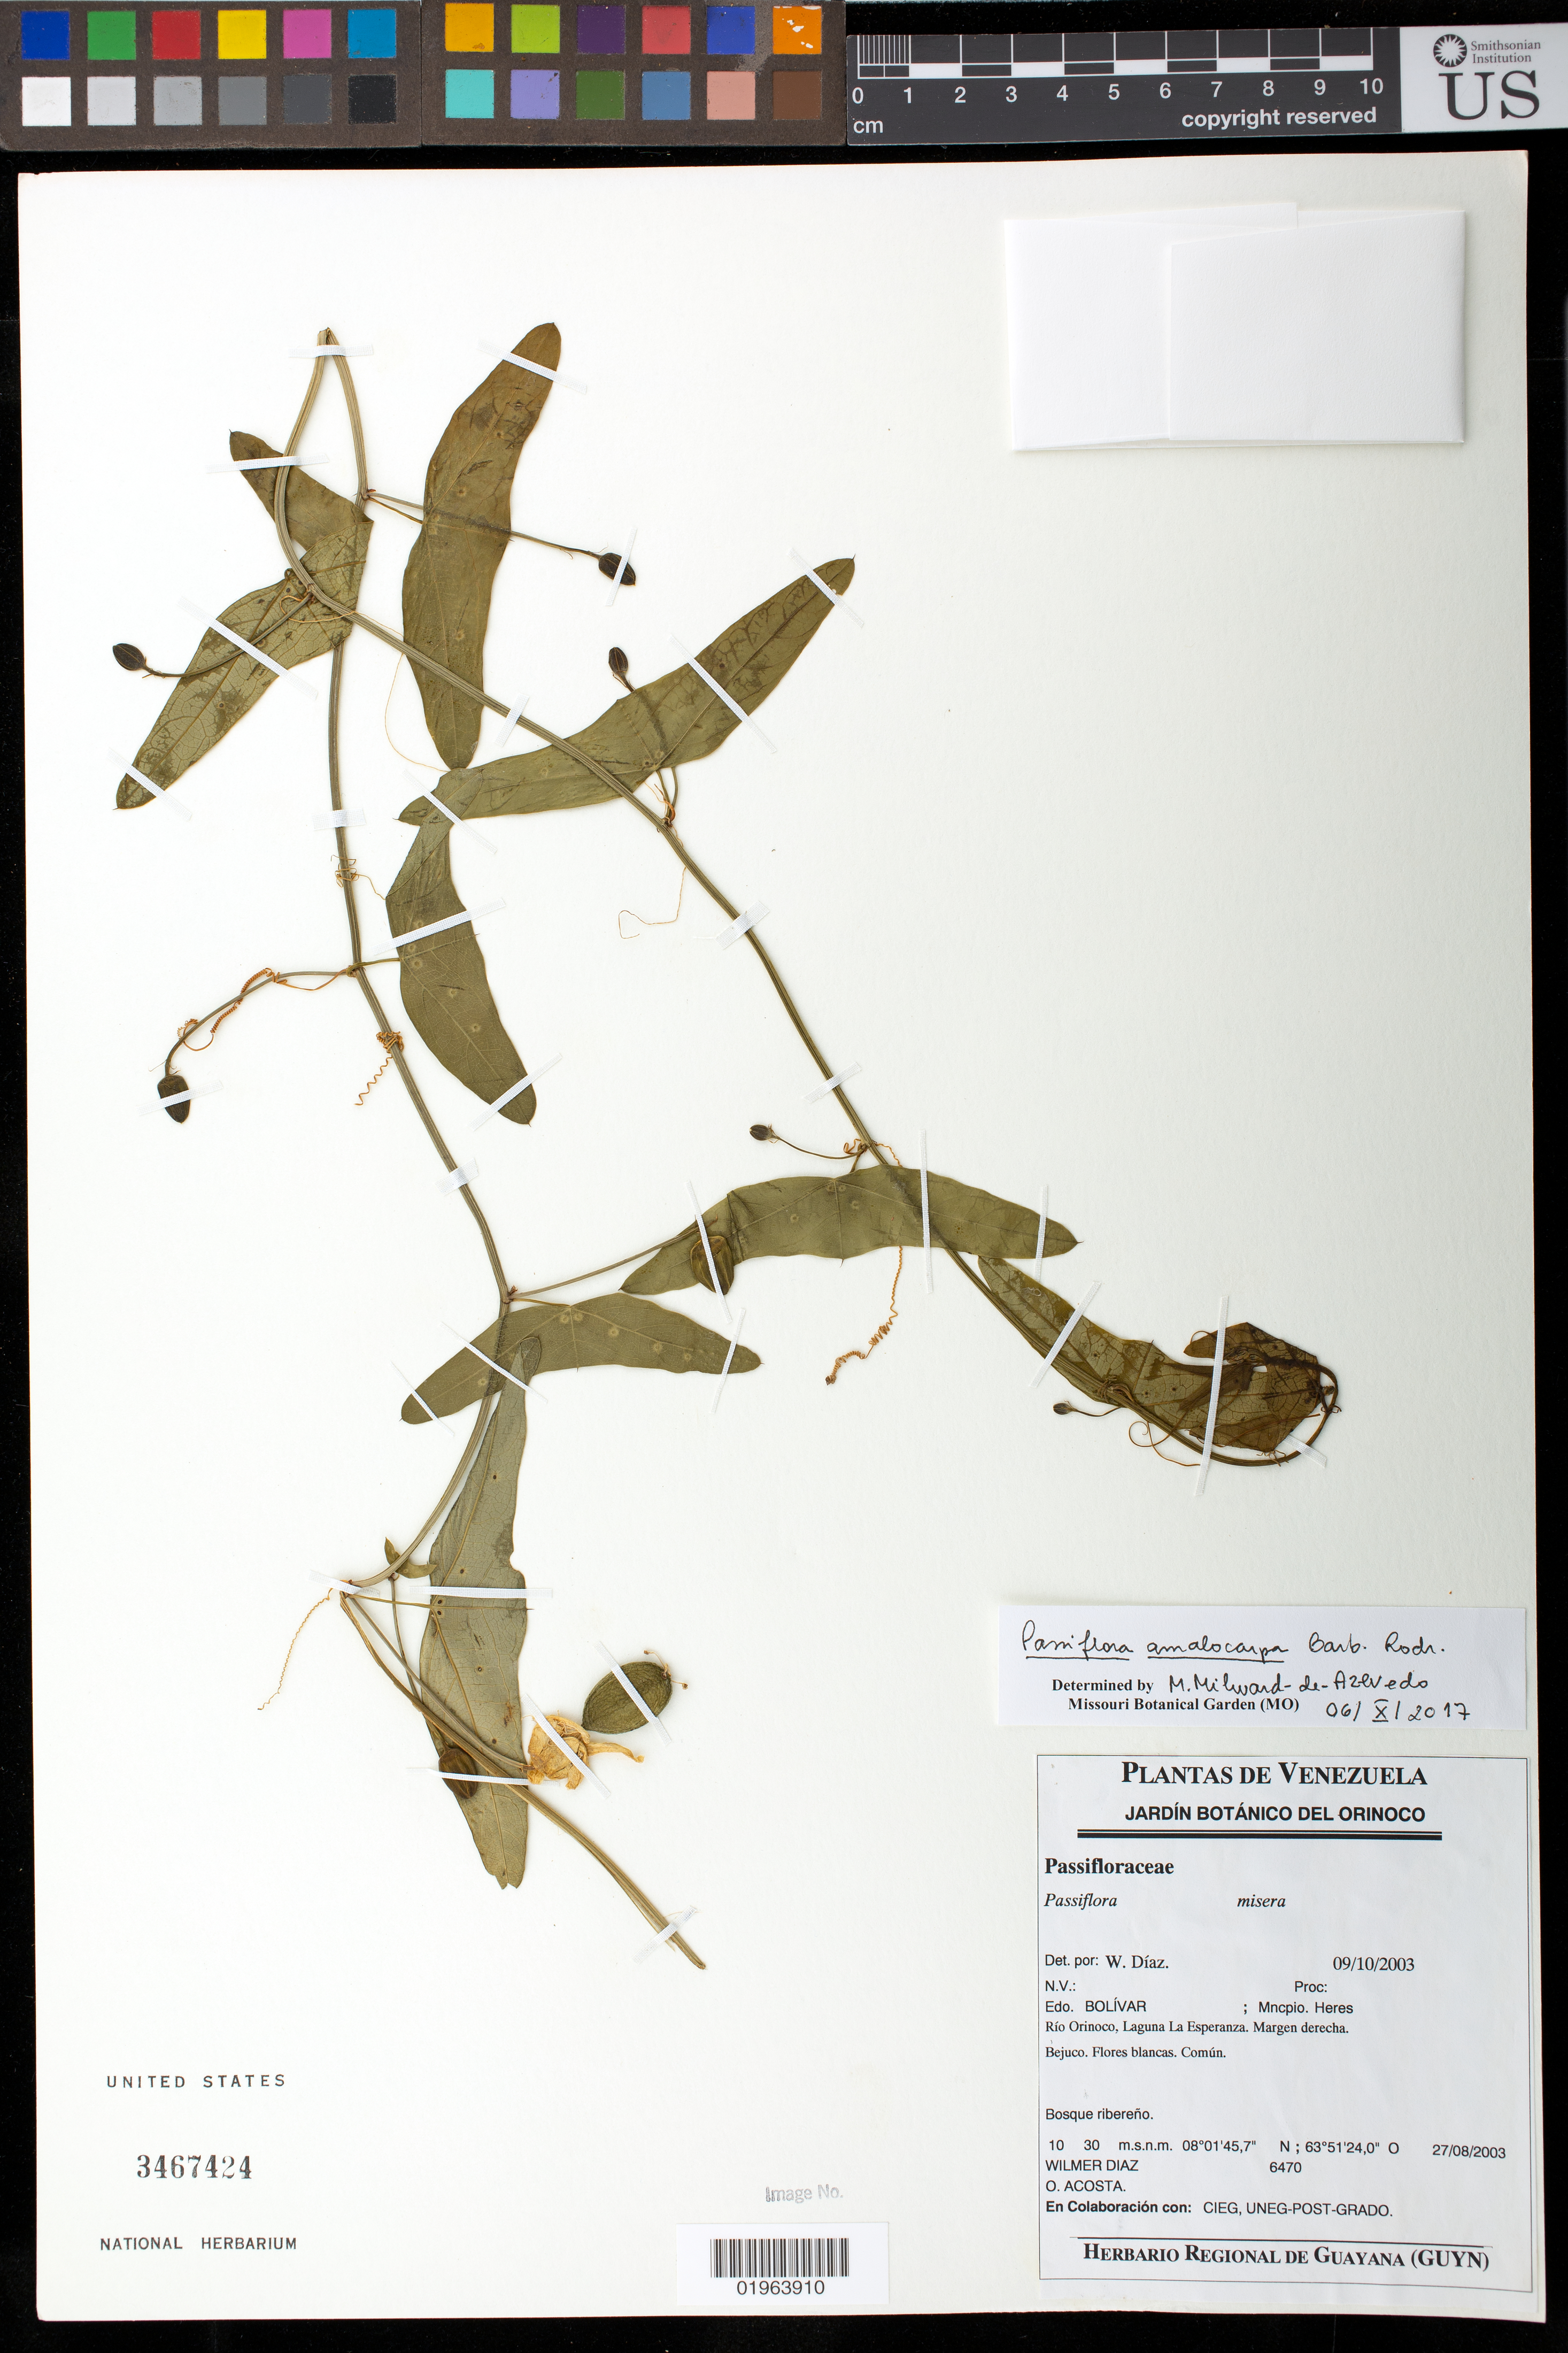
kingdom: Plantae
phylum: Tracheophyta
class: Magnoliopsida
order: Malpighiales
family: Passifloraceae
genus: Passiflora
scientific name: Passiflora amalocarpa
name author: Barb. Rodr.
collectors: W. Díaz P. & O. Acosta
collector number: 6470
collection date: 2003-08-27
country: Venezuela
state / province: Bolívar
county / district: Heres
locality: Río Orinoco, Laguna La Esperanza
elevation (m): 10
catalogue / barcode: US 3467424